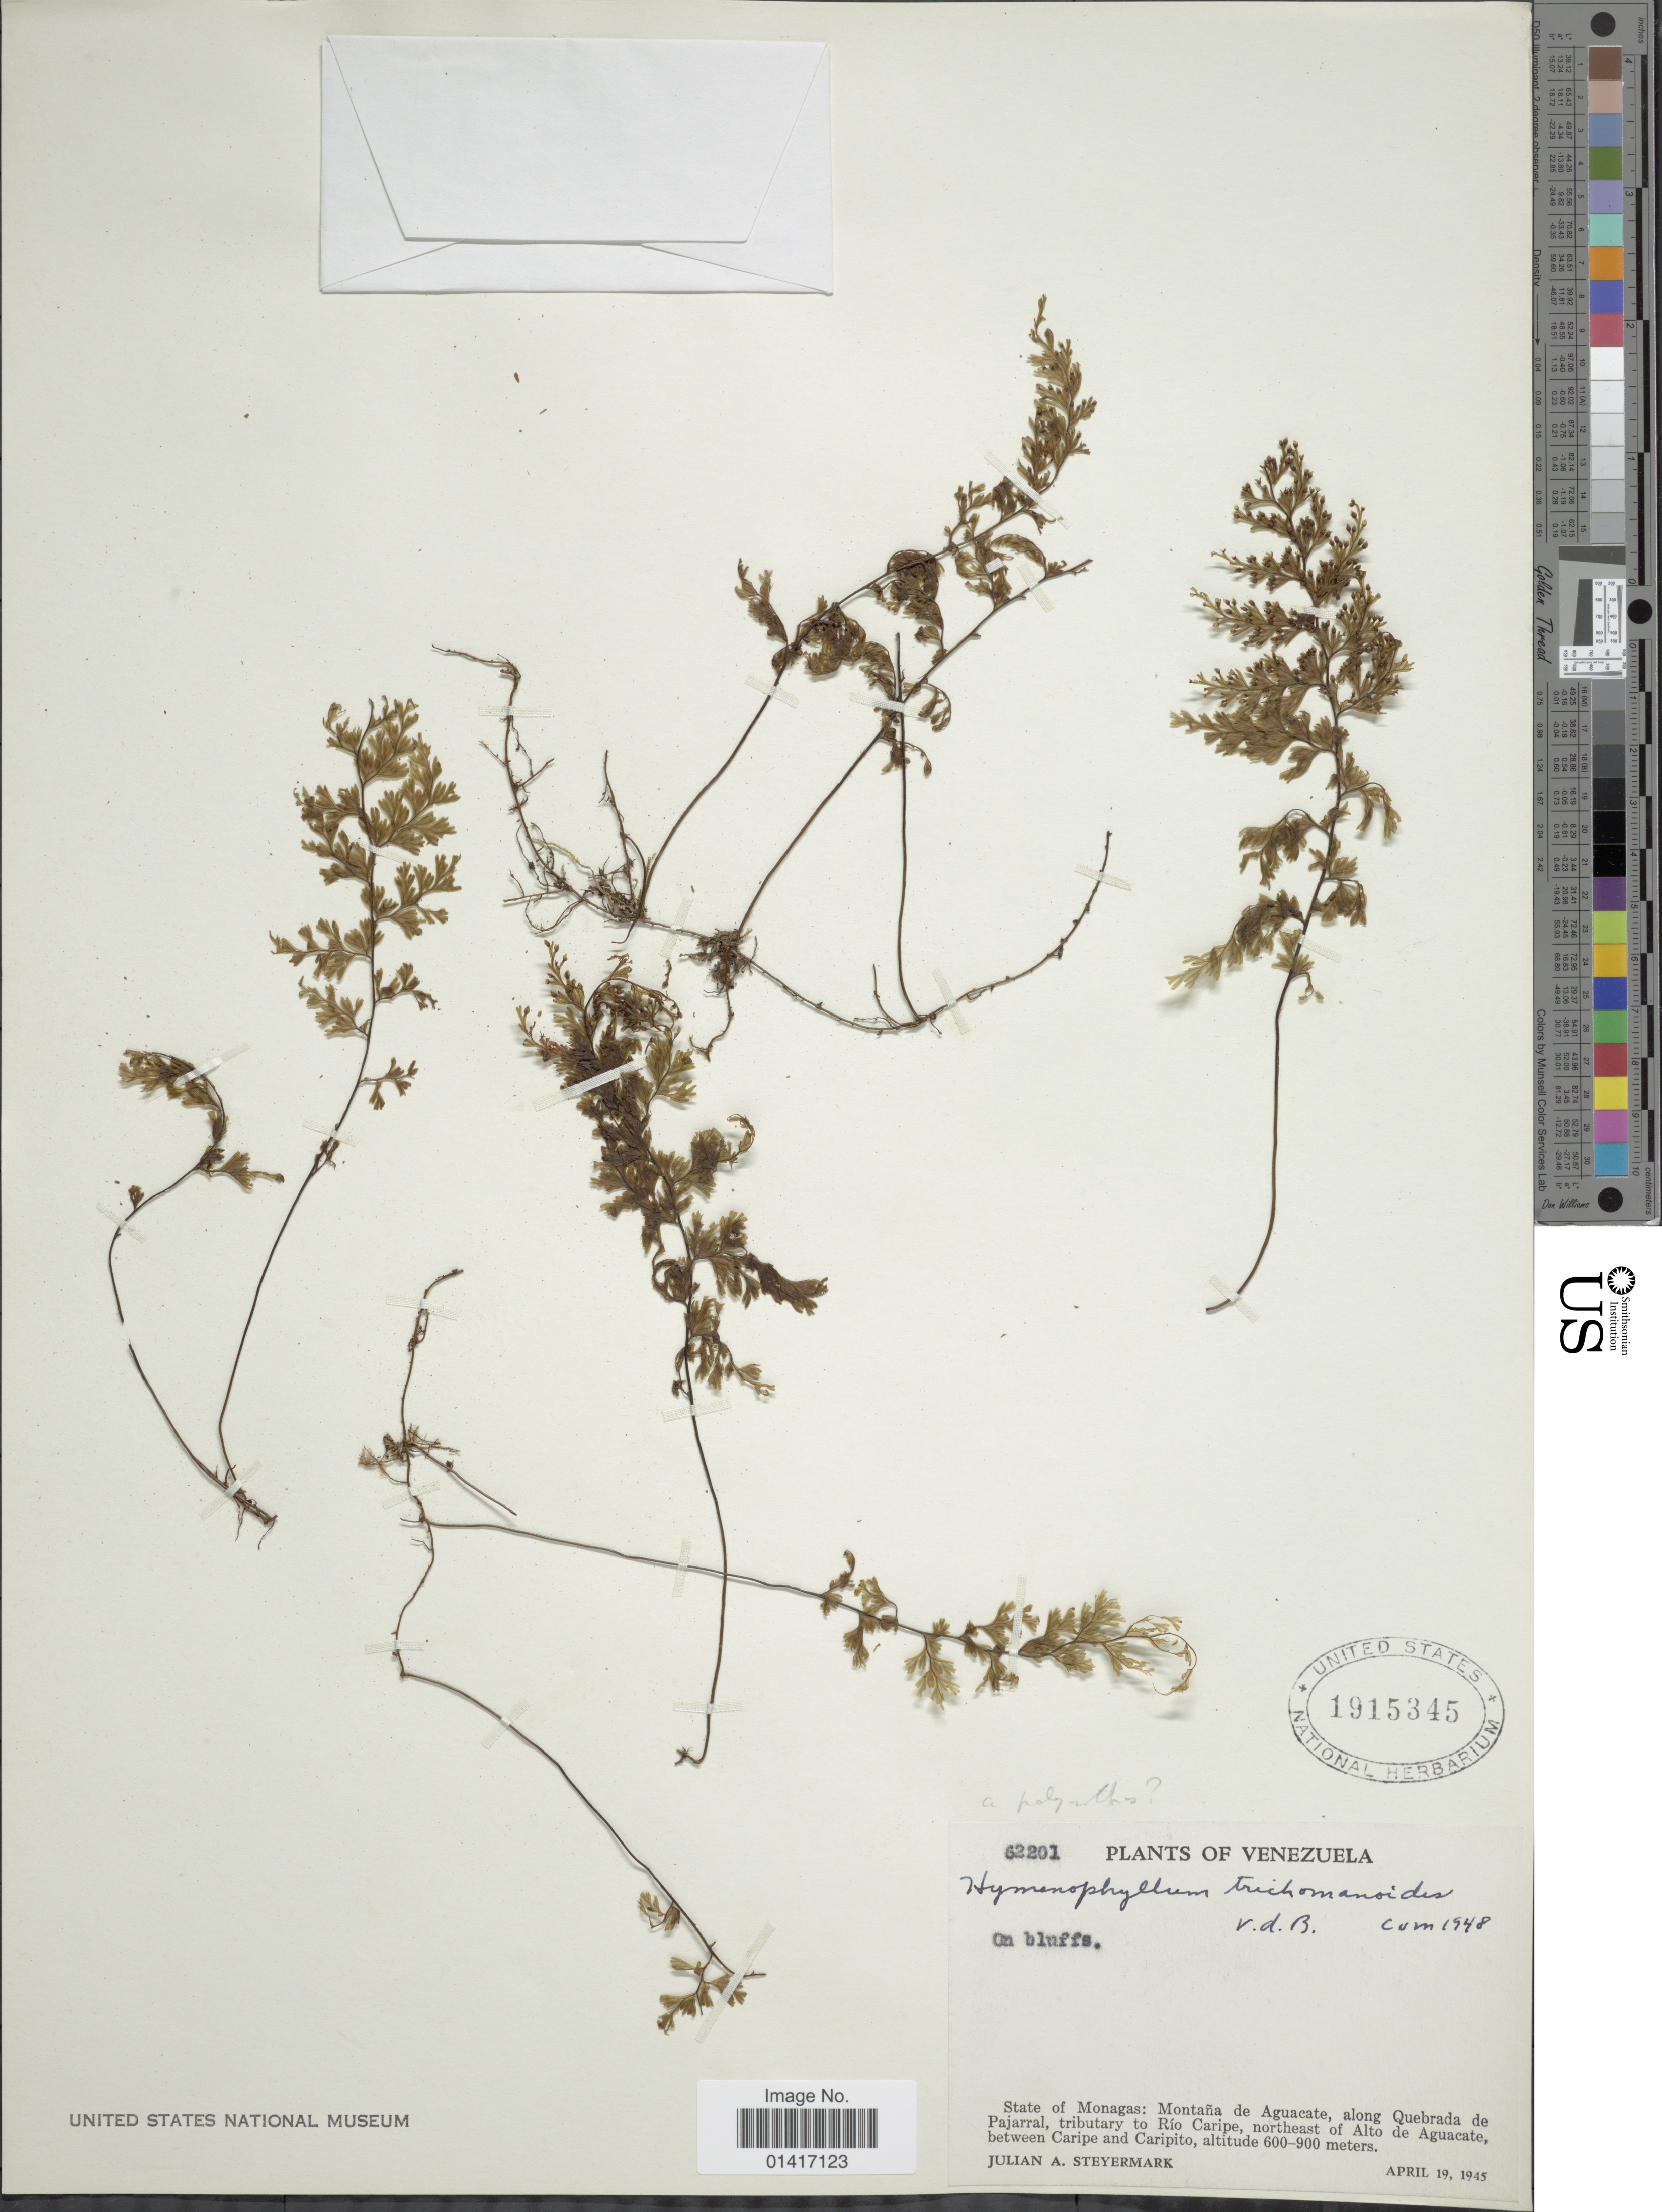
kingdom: Plantae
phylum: Tracheophyta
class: Polypodiopsida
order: Hymenophyllales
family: Hymenophyllaceae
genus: Hymenophyllum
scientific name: Hymenophyllum trichomanoides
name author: Bosch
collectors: J. Steyermark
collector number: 62201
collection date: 1945-04-19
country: Venezuela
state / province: Monagas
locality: Montaña de Aguacate, along Quebrada de Pajarral, tributary to Río Caripe, northeast of Alto de Aguacate, between Caripe and Caripito.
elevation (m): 600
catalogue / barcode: US 1915345